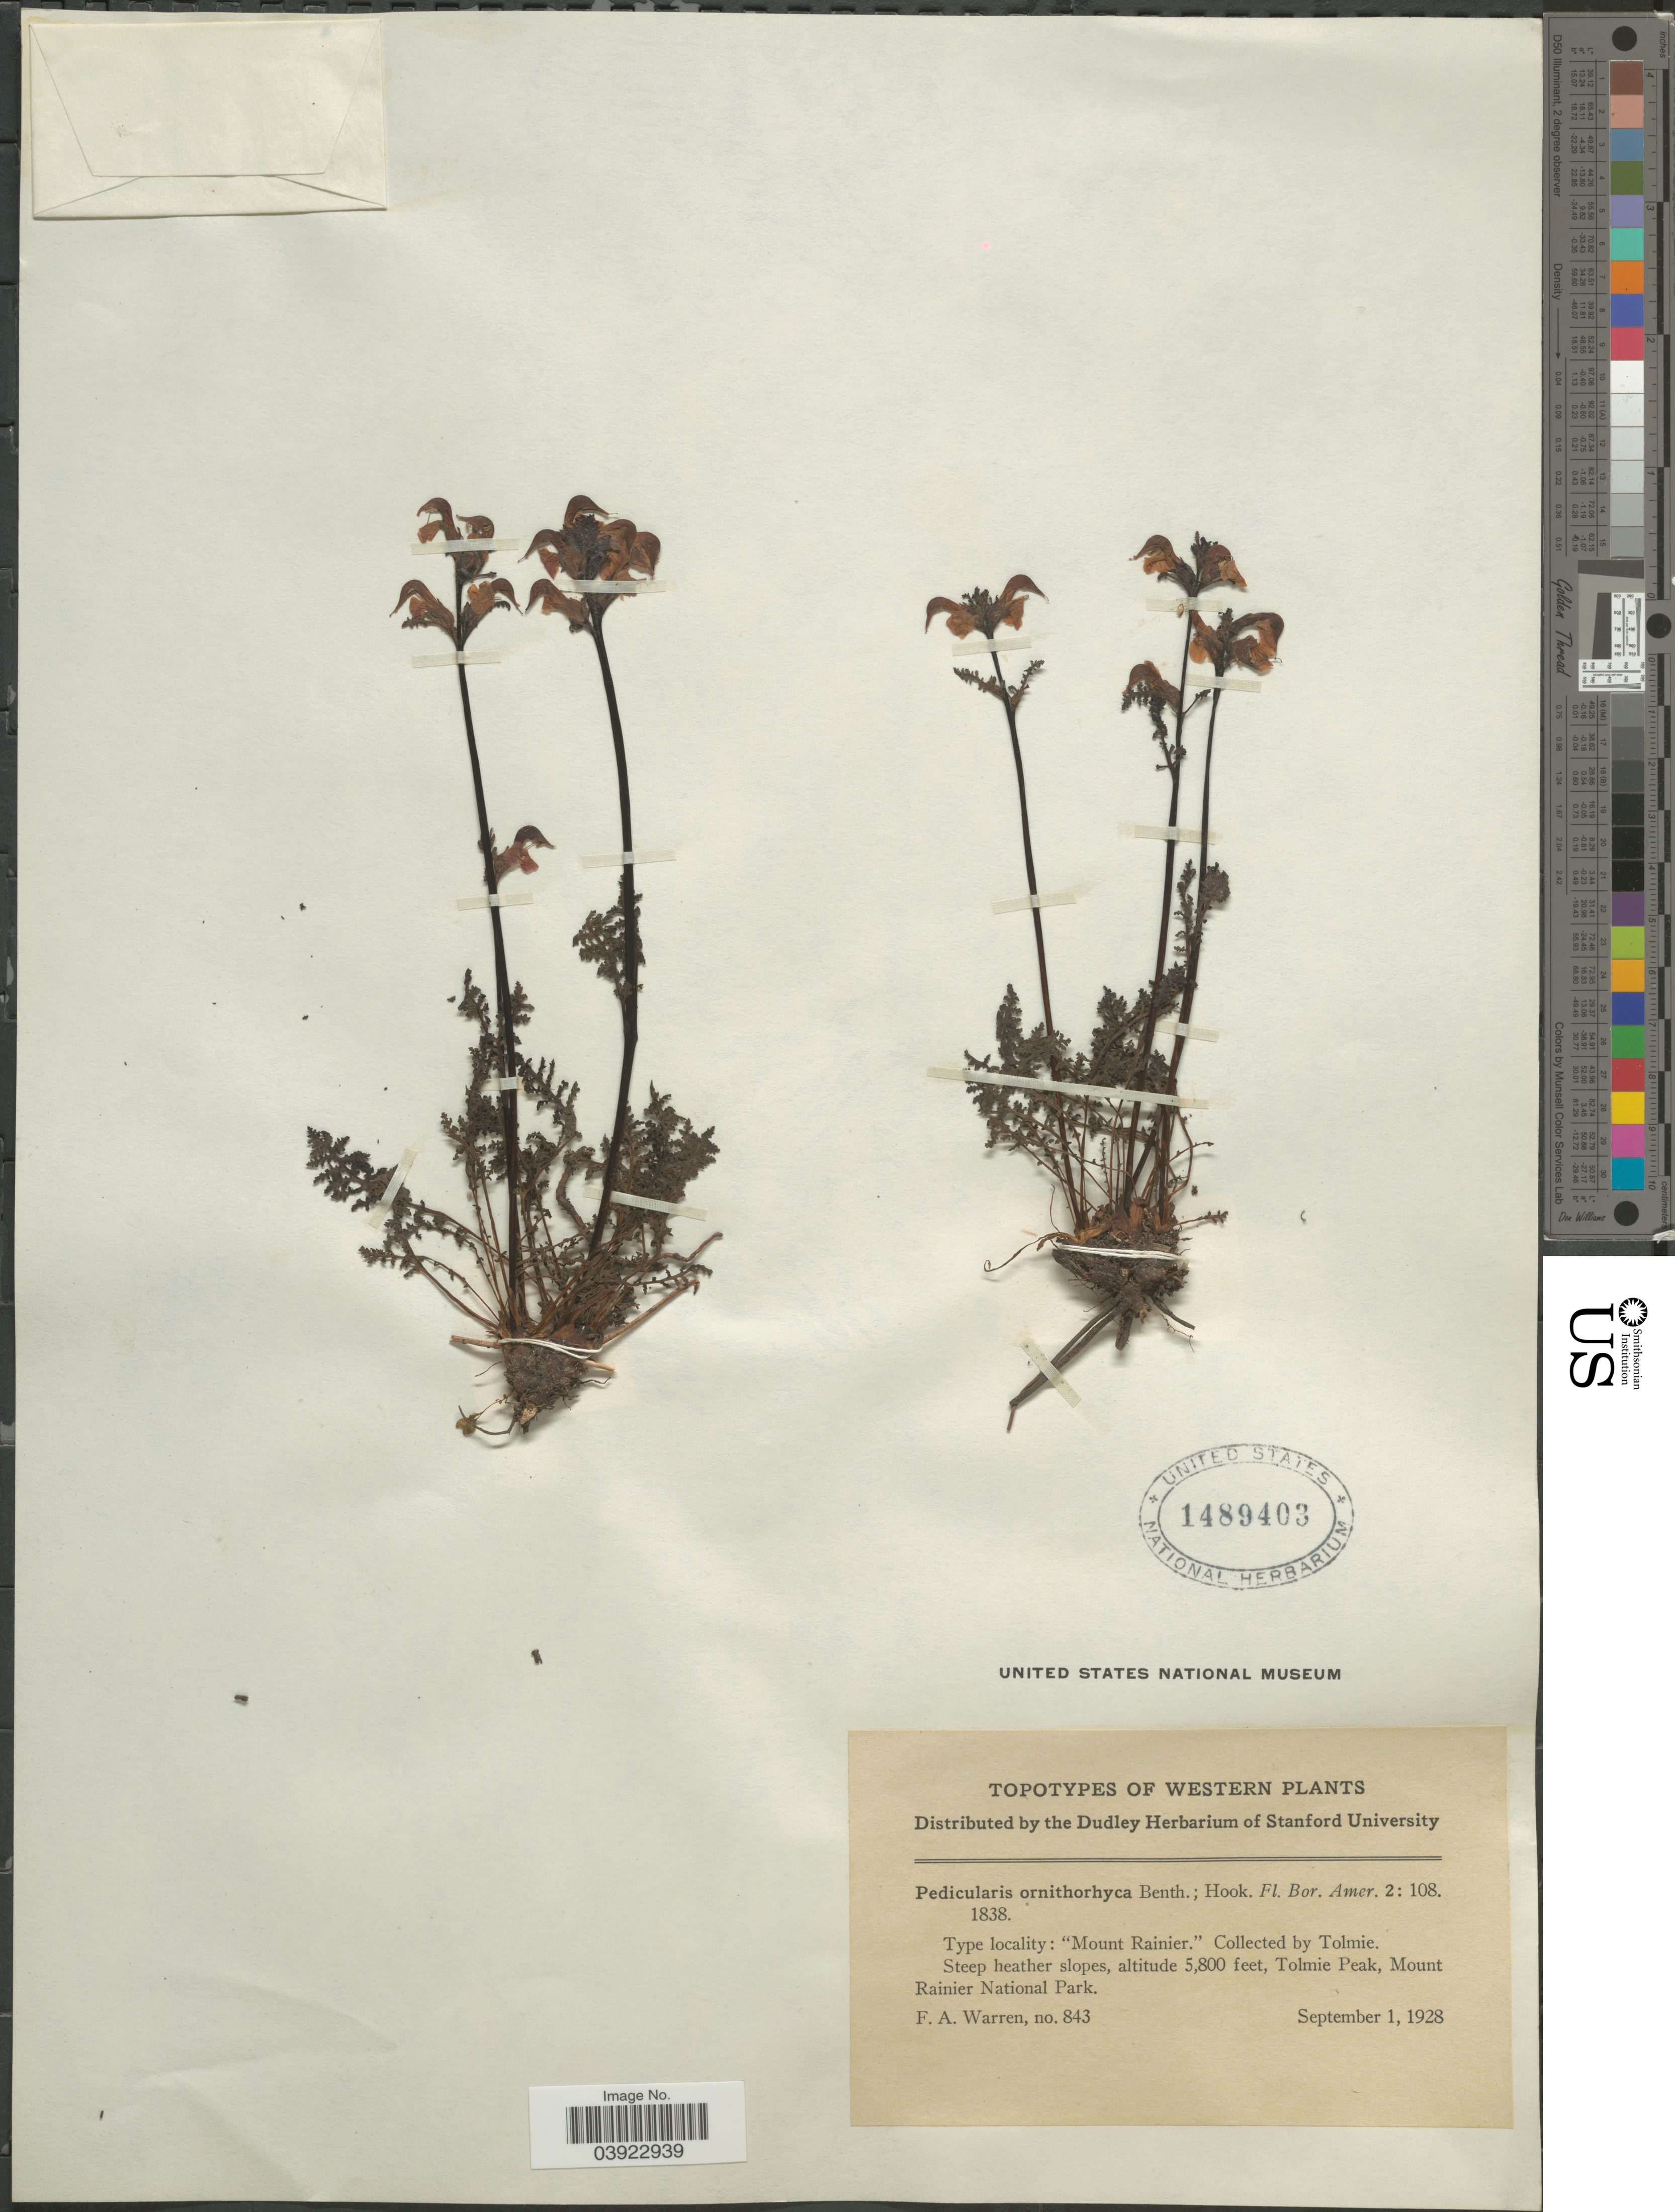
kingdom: Plantae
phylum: Tracheophyta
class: Magnoliopsida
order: Lamiales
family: Orobanchaceae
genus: Pedicularis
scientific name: Pedicularis ornithorhyncha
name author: Benth.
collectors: F. Warren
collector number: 843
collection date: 1928-09-01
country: United States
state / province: Washington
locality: Tolmie Peak, Mount Rainier National Park.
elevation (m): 1768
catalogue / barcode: US 1489403